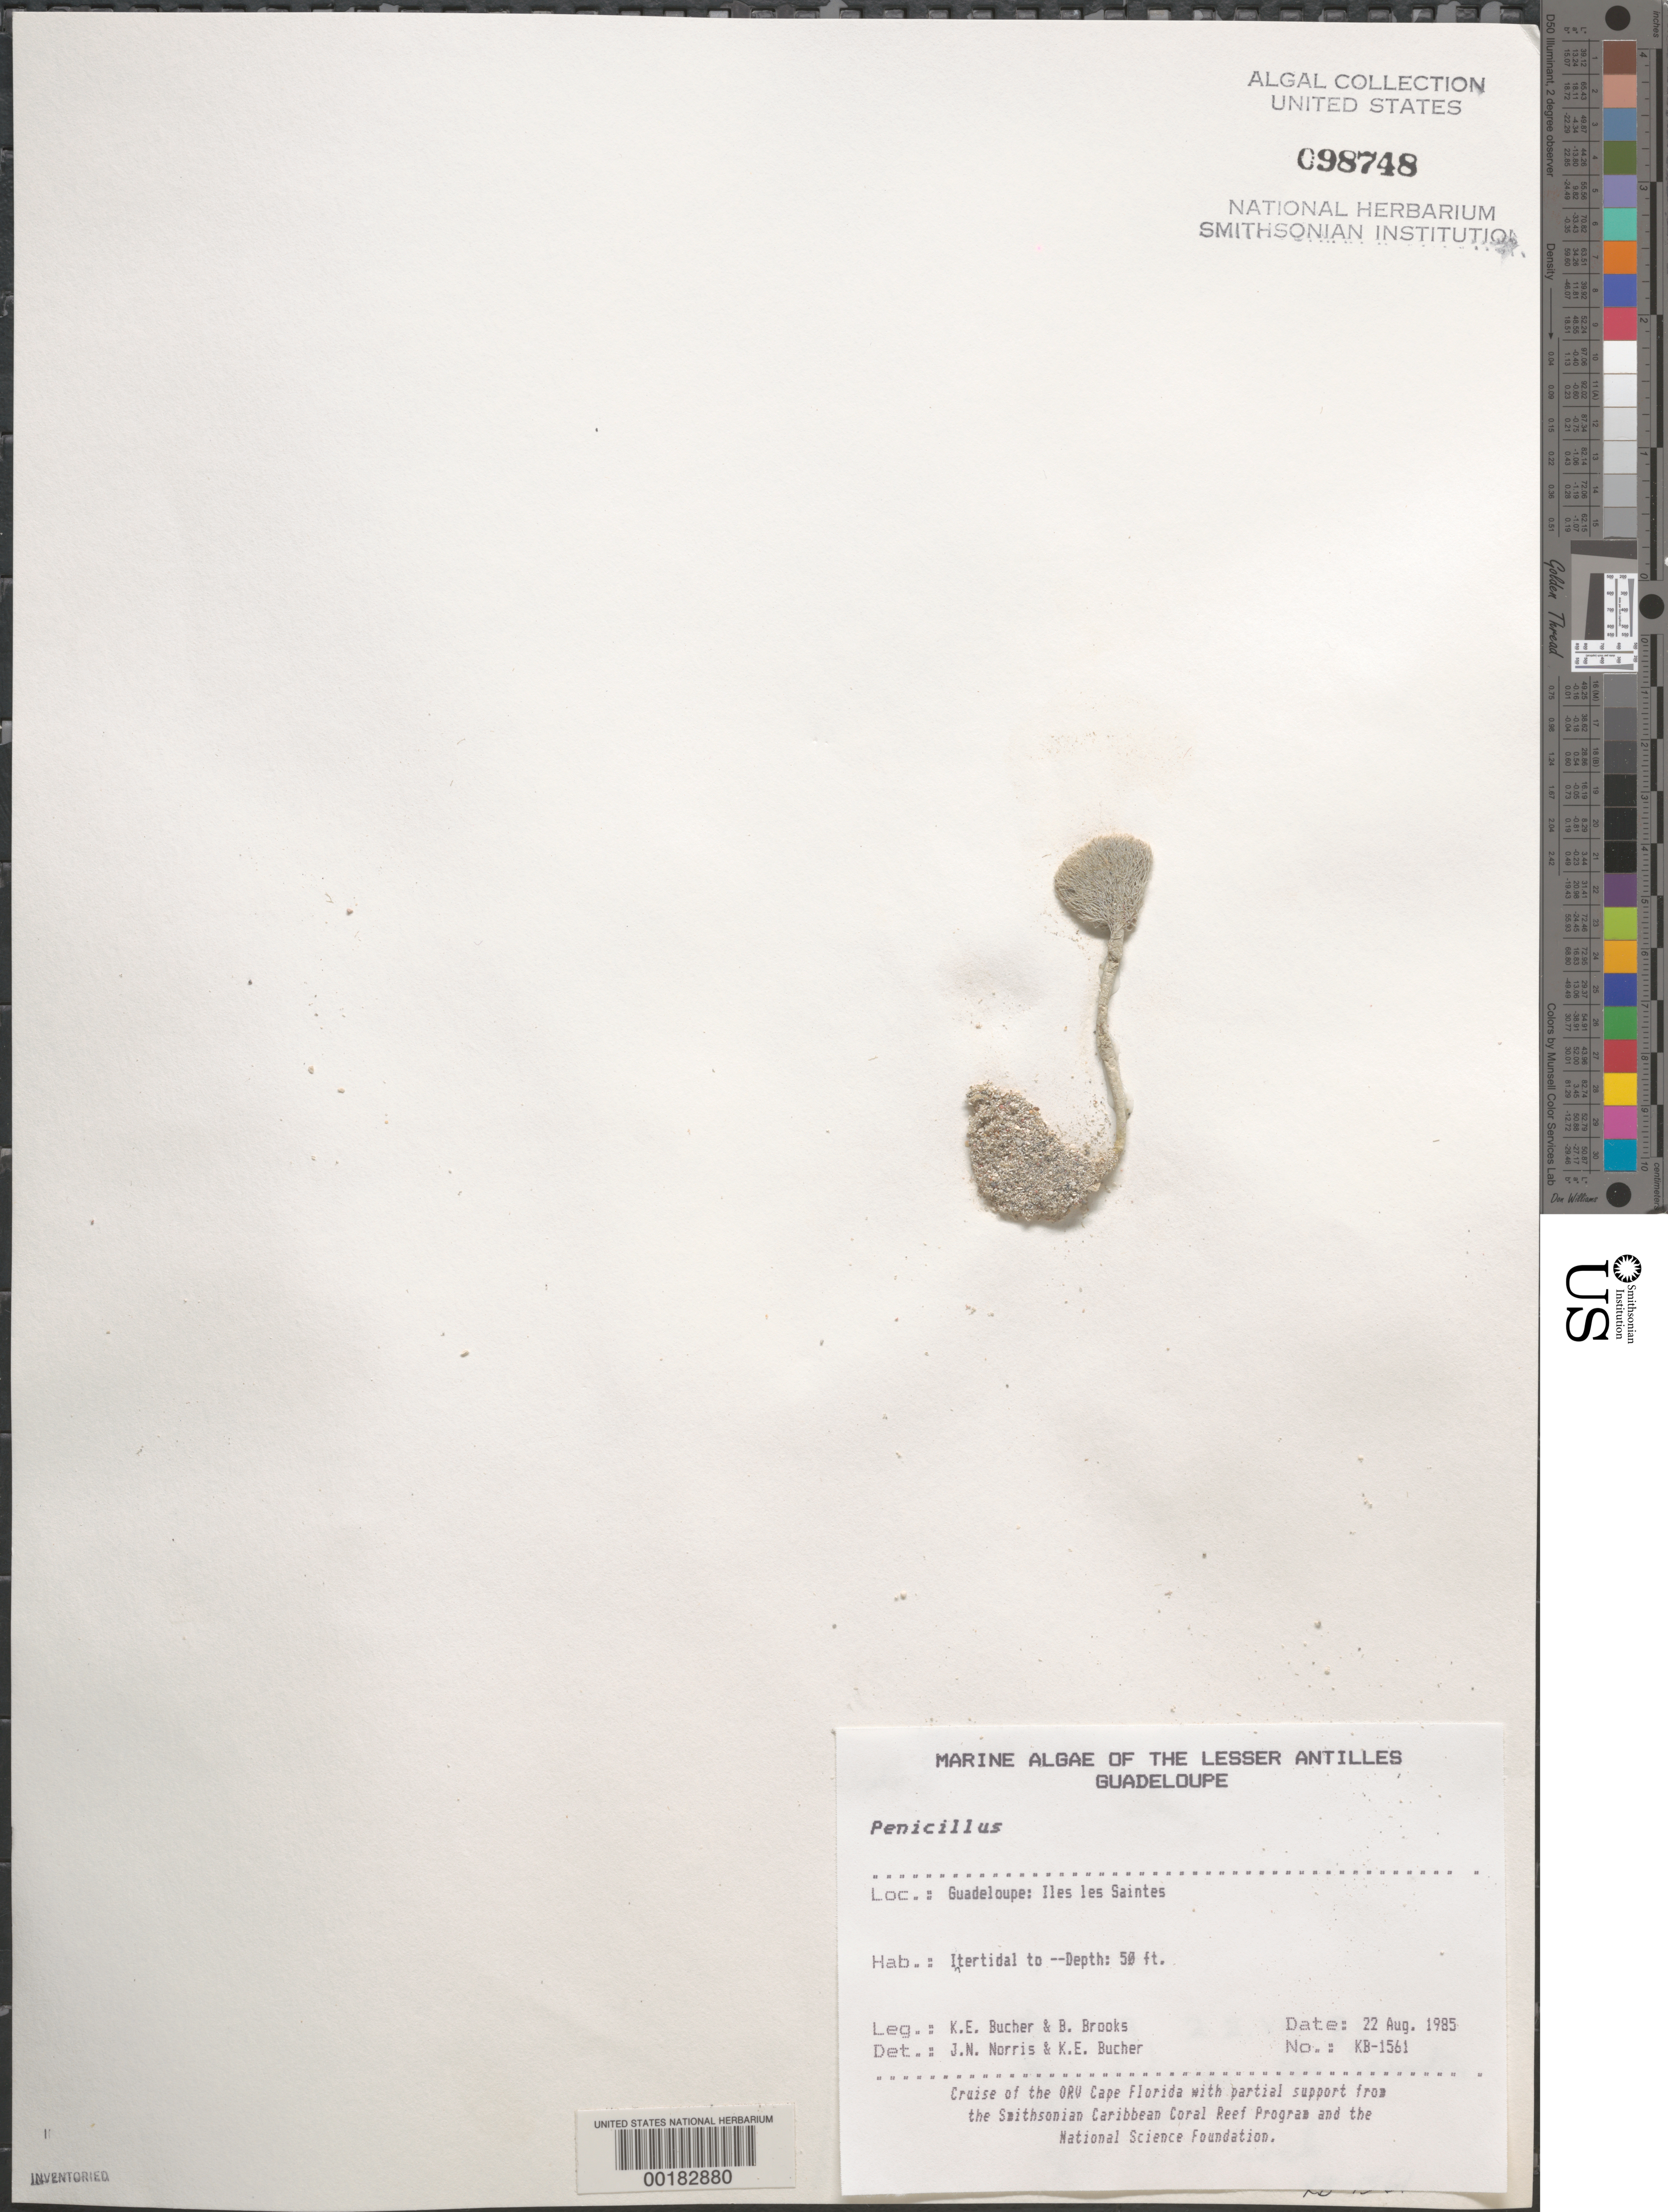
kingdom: Plantae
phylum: Chlorophyta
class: Ulvophyceae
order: Bryopsidales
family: Udoteaceae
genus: Penicillus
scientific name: Penicillus sp.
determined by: Norris, J. N.; Bucher, K. E.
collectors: K. E. Bucher & B. Brooks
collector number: Kb-1561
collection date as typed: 22 Aug 1985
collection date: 1985-08-22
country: Guadeloupe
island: Iles des Saintes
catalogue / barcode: US 98748